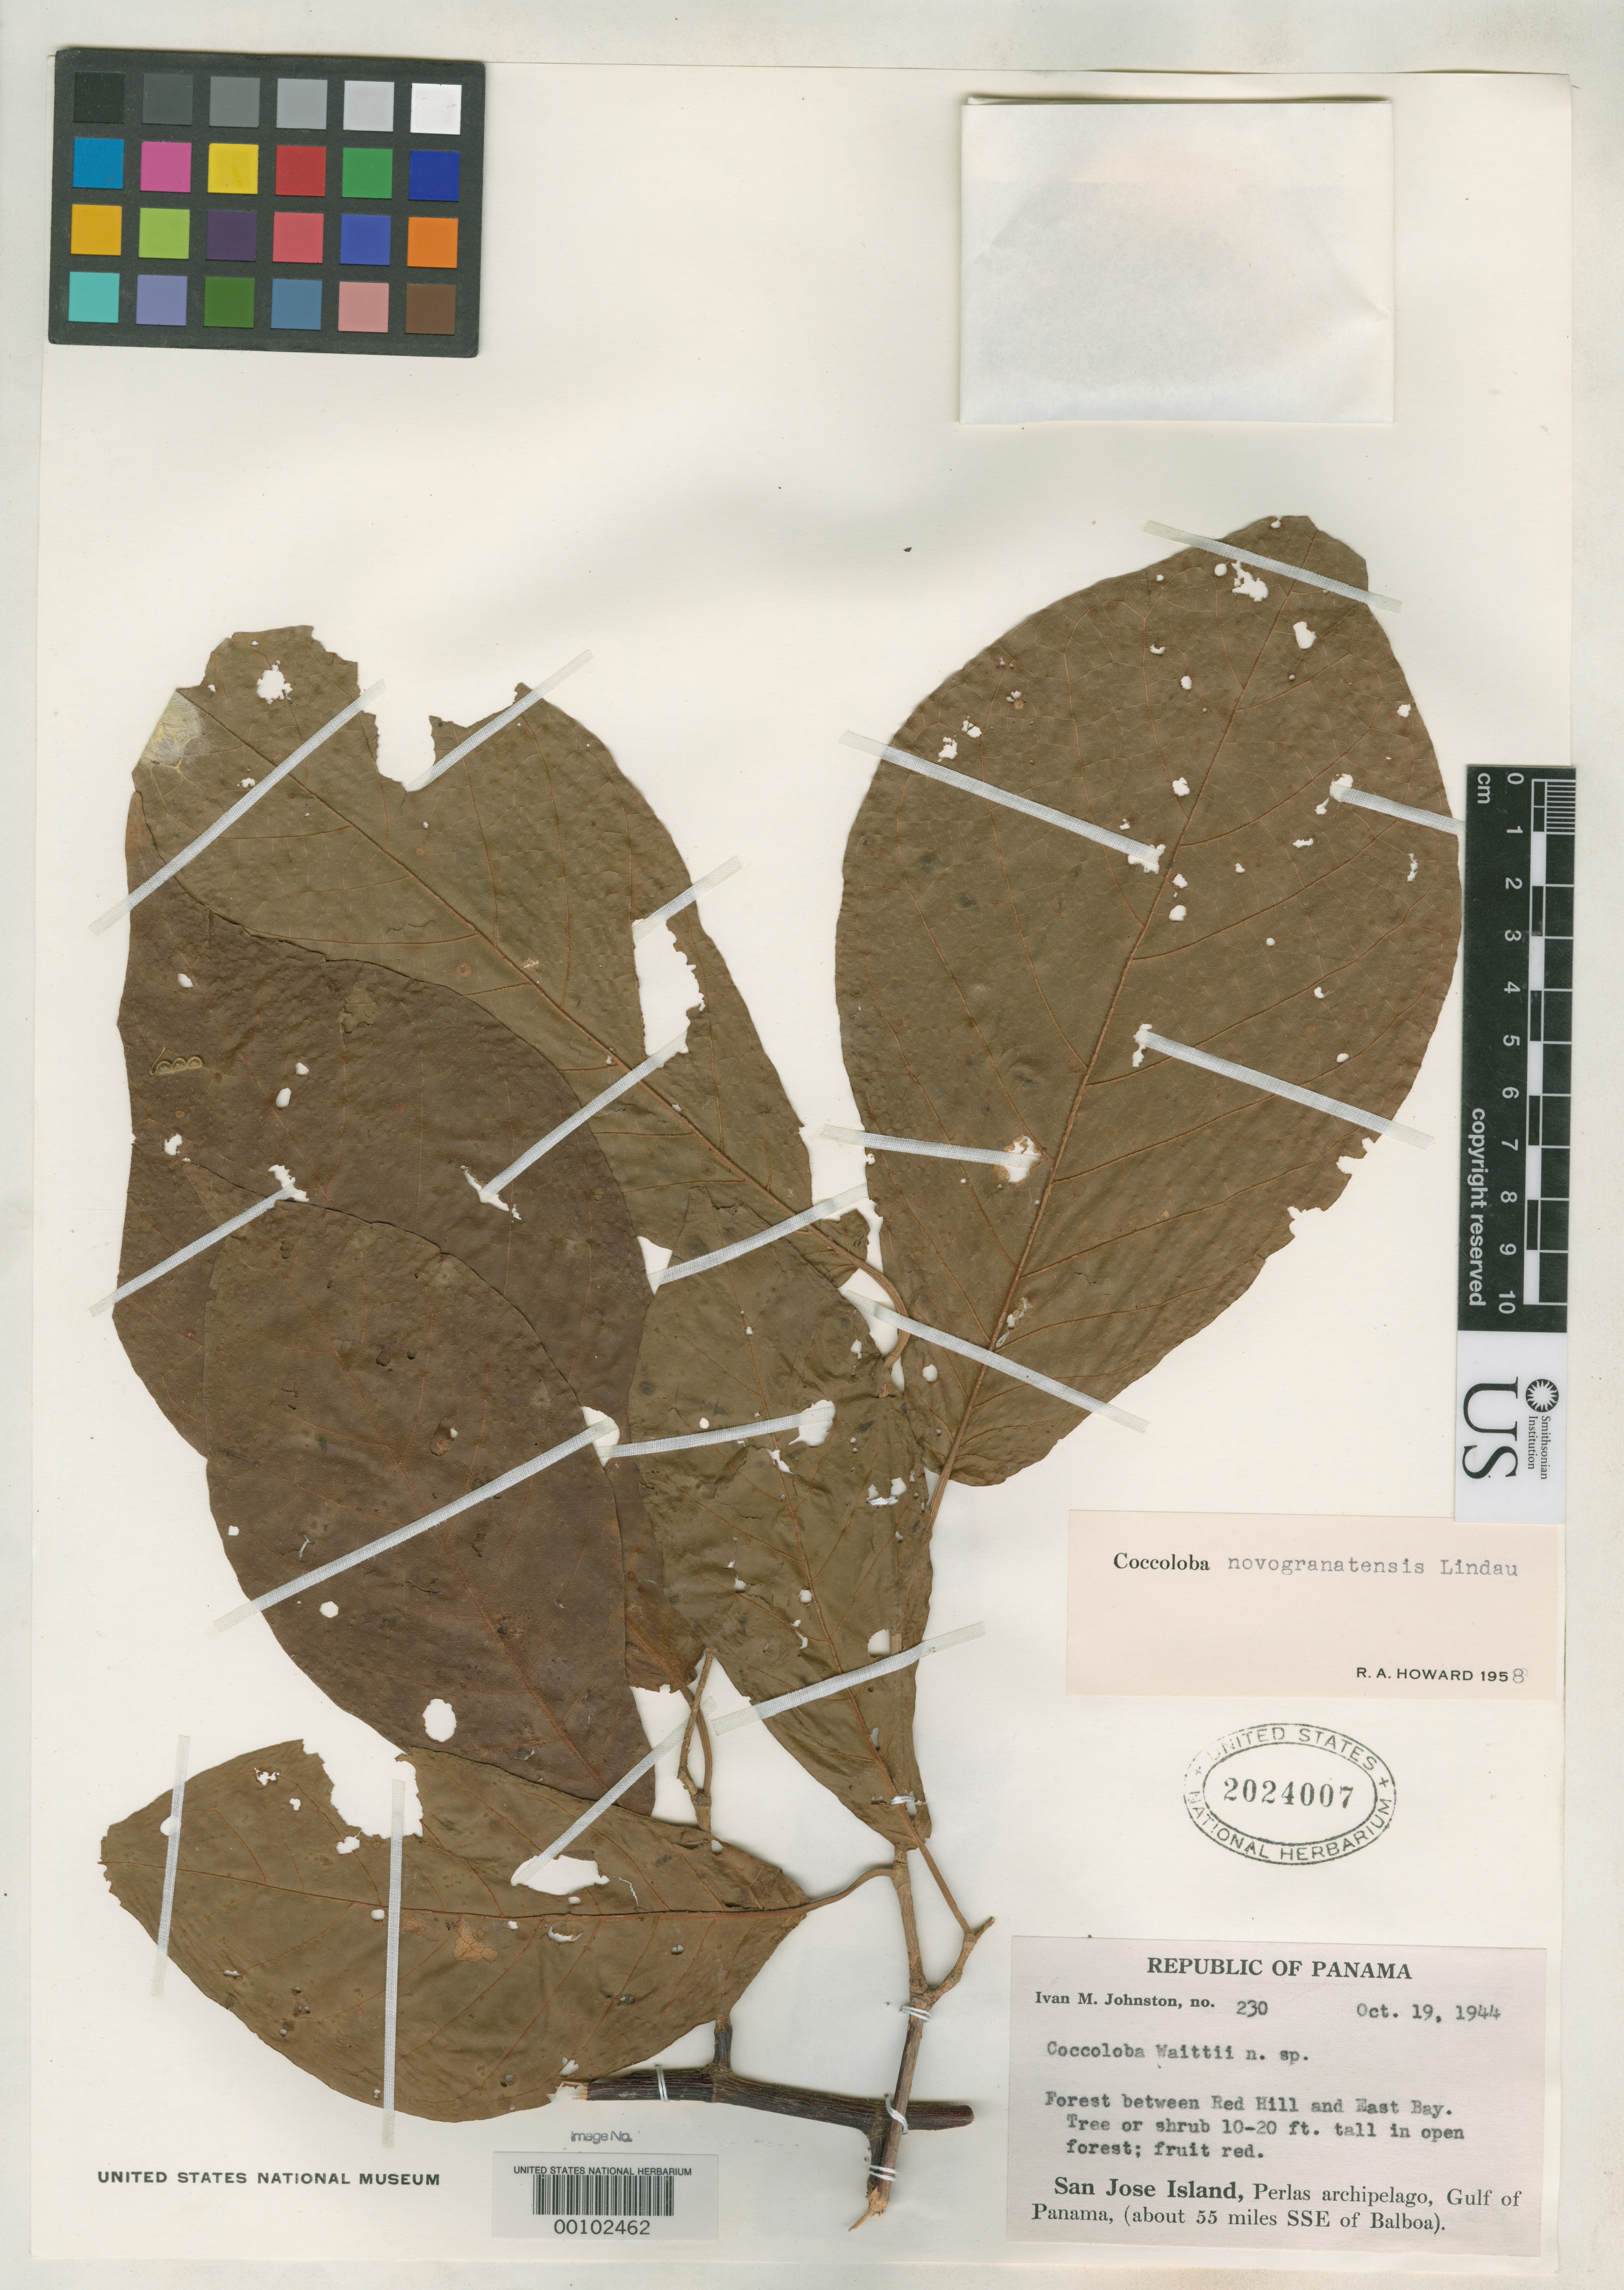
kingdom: Plantae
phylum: Tracheophyta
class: Magnoliopsida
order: Caryophyllales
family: Polygonaceae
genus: Coccoloba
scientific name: Coccoloba waittii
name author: I.M. Johnst.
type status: Isotype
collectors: I.M. Johnston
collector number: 230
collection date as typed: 19 Oct 1944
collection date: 1944-10-19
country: Panama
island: San Jose Island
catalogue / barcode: US 2024007